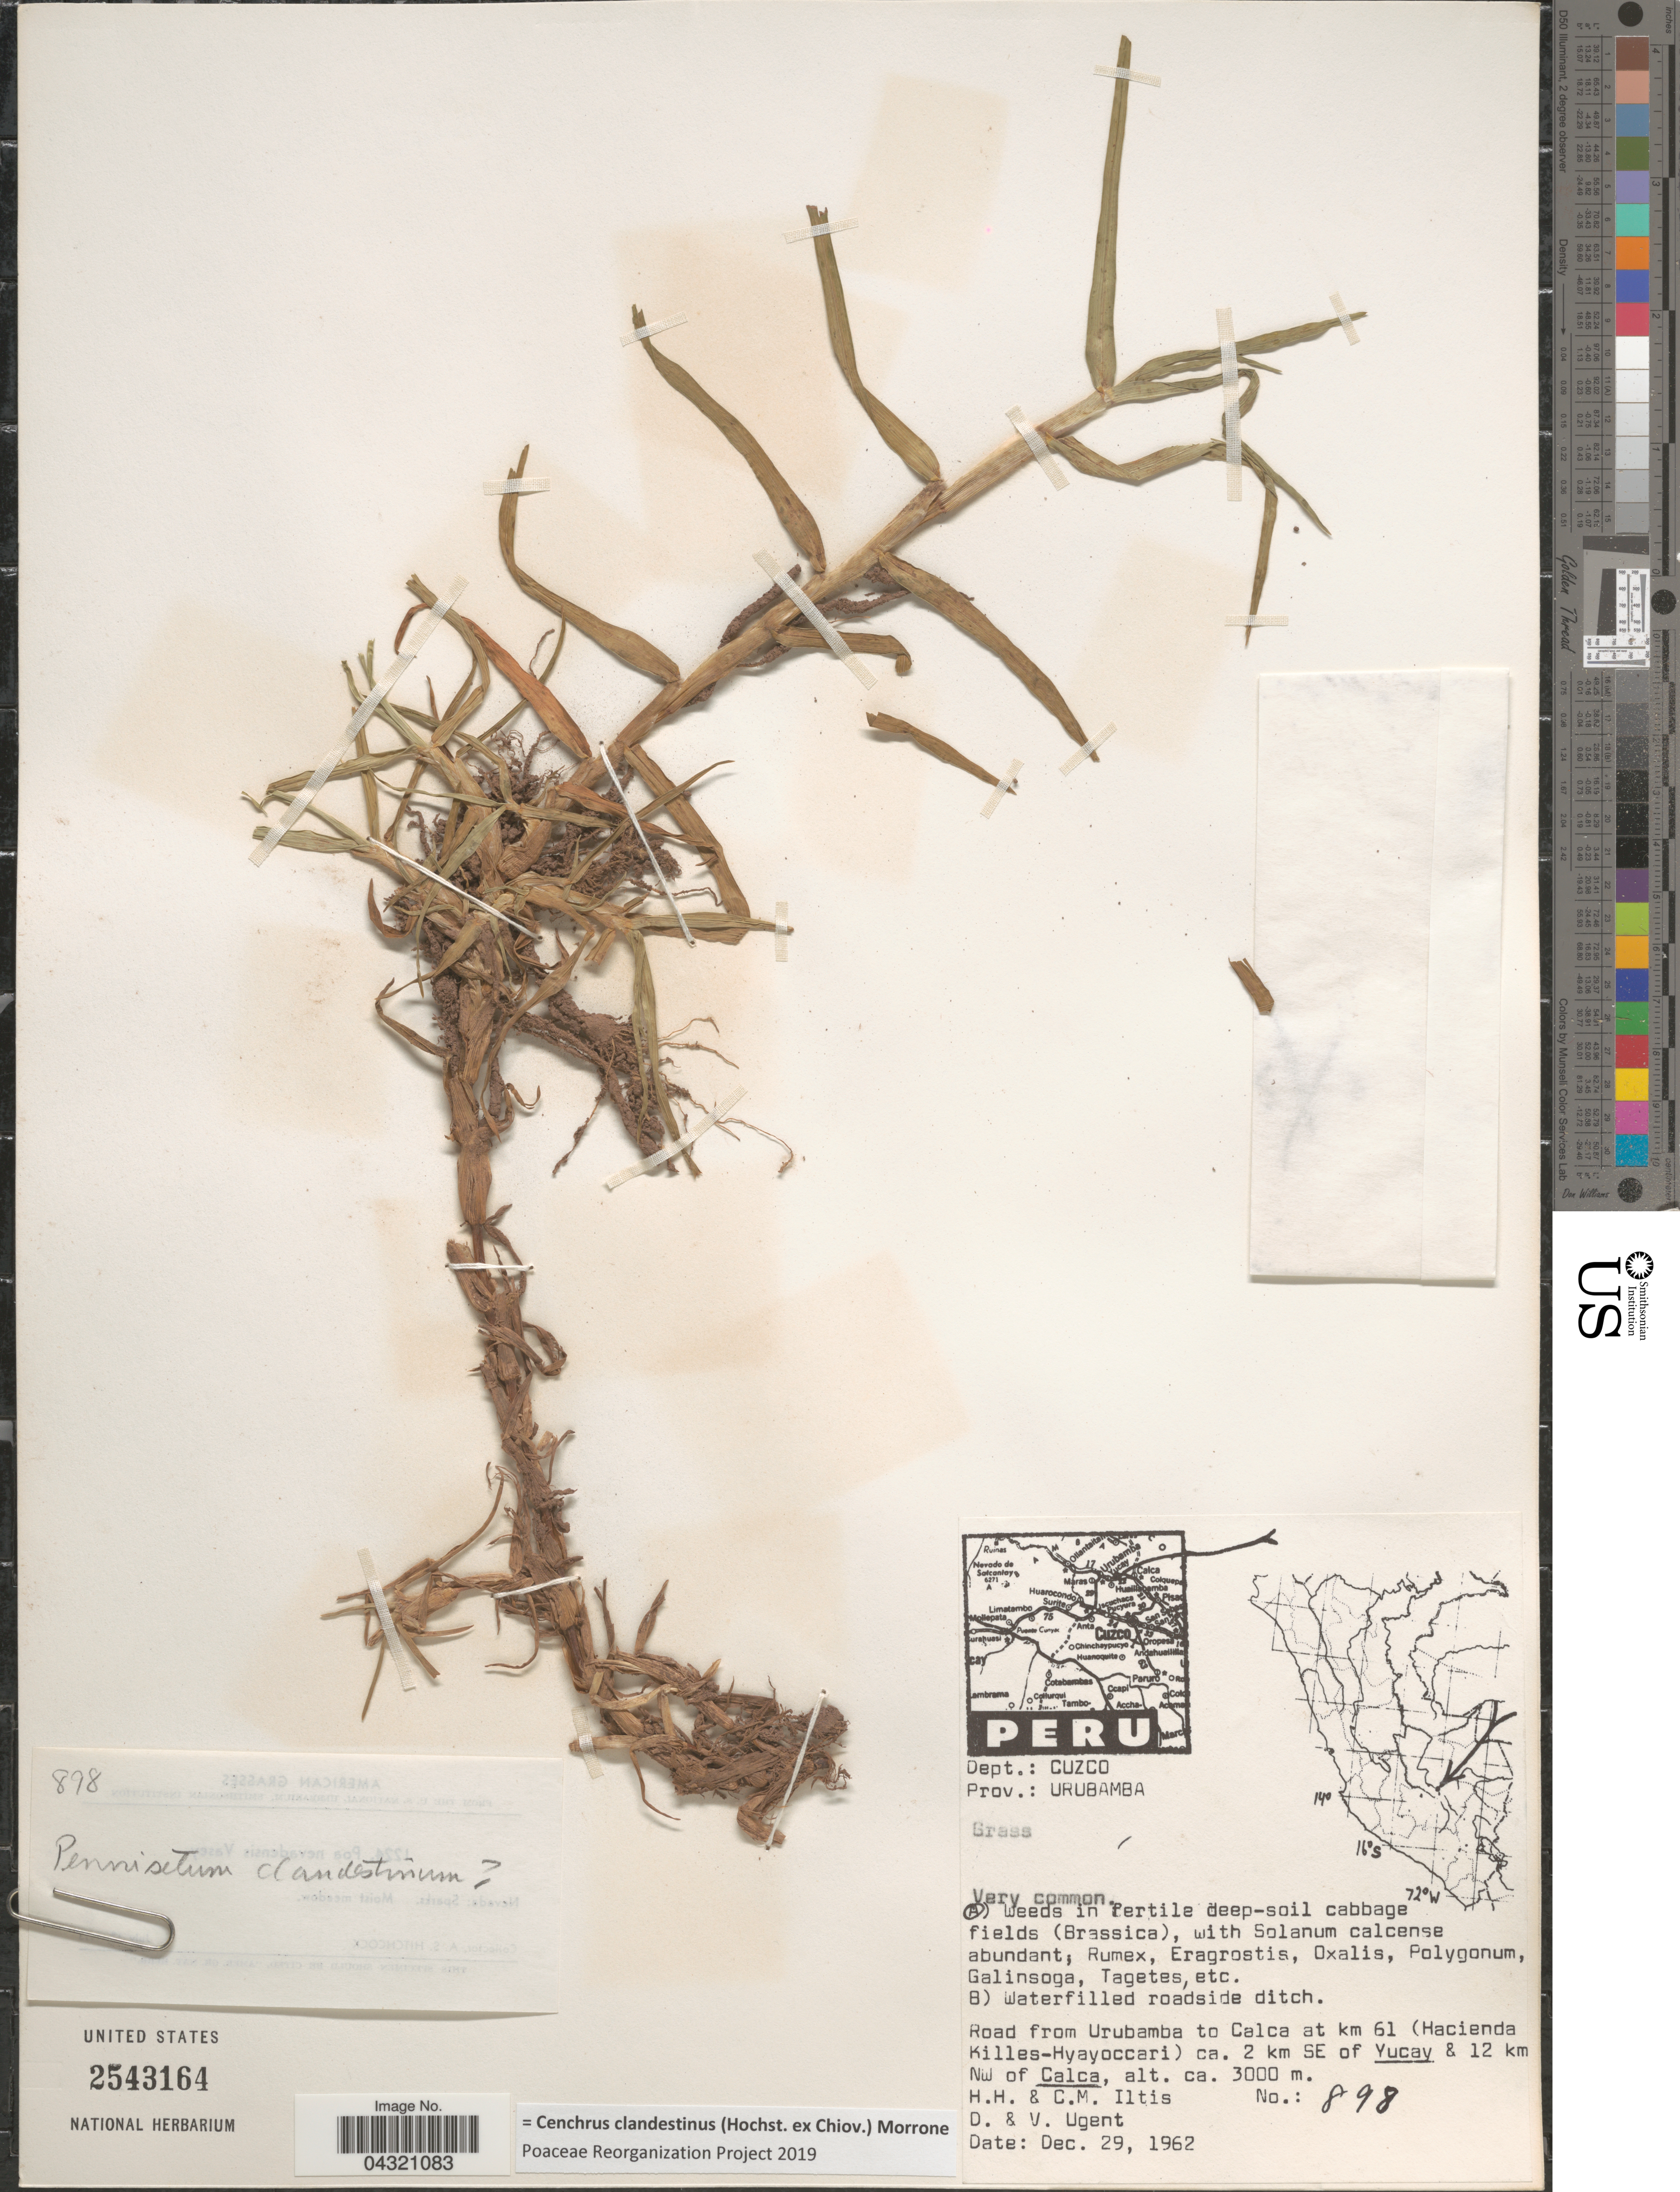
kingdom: Plantae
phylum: Tracheophyta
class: Liliopsida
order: Poales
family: Poaceae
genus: Cenchrus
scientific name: Cenchrus clandestinus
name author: (Hochst. & Chiov.) Morrone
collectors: H. H. Iltis, C. M Iltis & D. Ugent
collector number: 898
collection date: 1962-12-29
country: Peru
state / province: Cusco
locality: Dept.: Cuzco. Prov.: Urubamba. Road from Urubamba to Calca at km 61 (Hacienda Killes-Hyayoccari) ca. 2 km SE of Yucay & 12 km NW of Calca.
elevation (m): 3000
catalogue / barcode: US 2543164